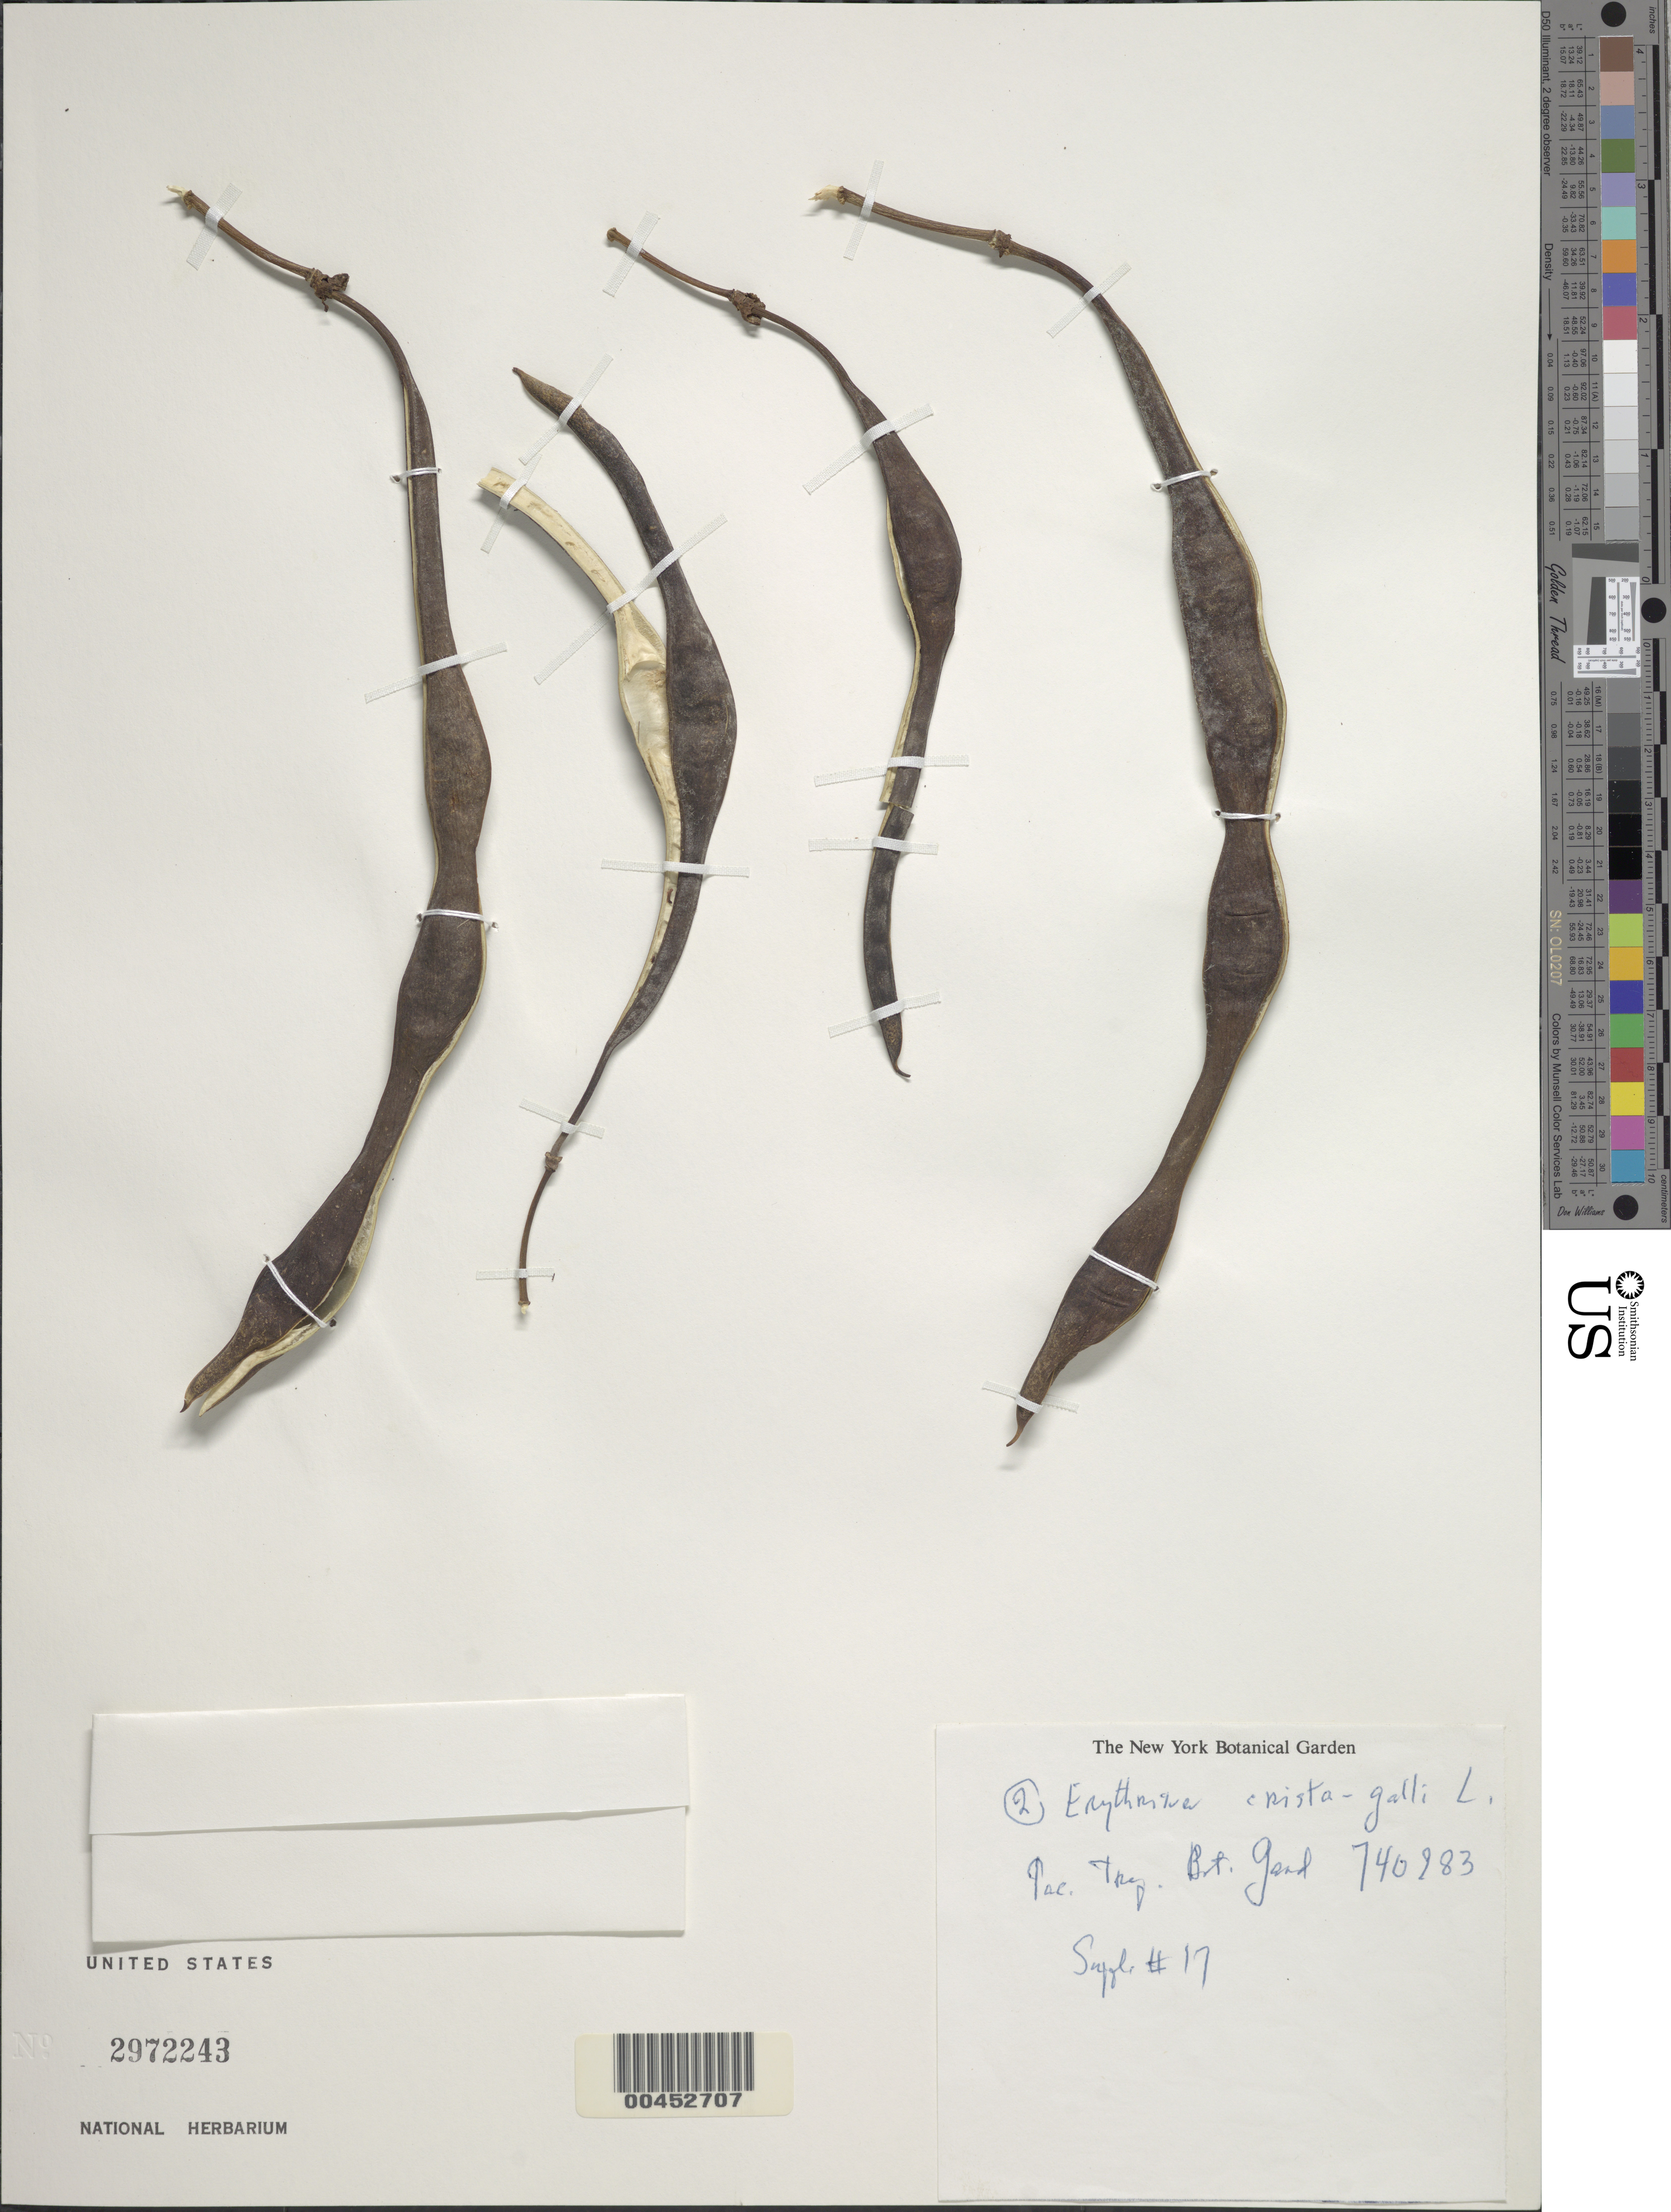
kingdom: Plantae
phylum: Tracheophyta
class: Magnoliopsida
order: Fabales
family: Fabaceae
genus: Erythrina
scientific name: Erythrina crista-galli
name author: L.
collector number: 2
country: United States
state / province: Hawaii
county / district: Kauai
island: Kaua'i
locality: Pacific Tropical Botanical Garden, 740783, Suppl. #17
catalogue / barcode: US 2972243